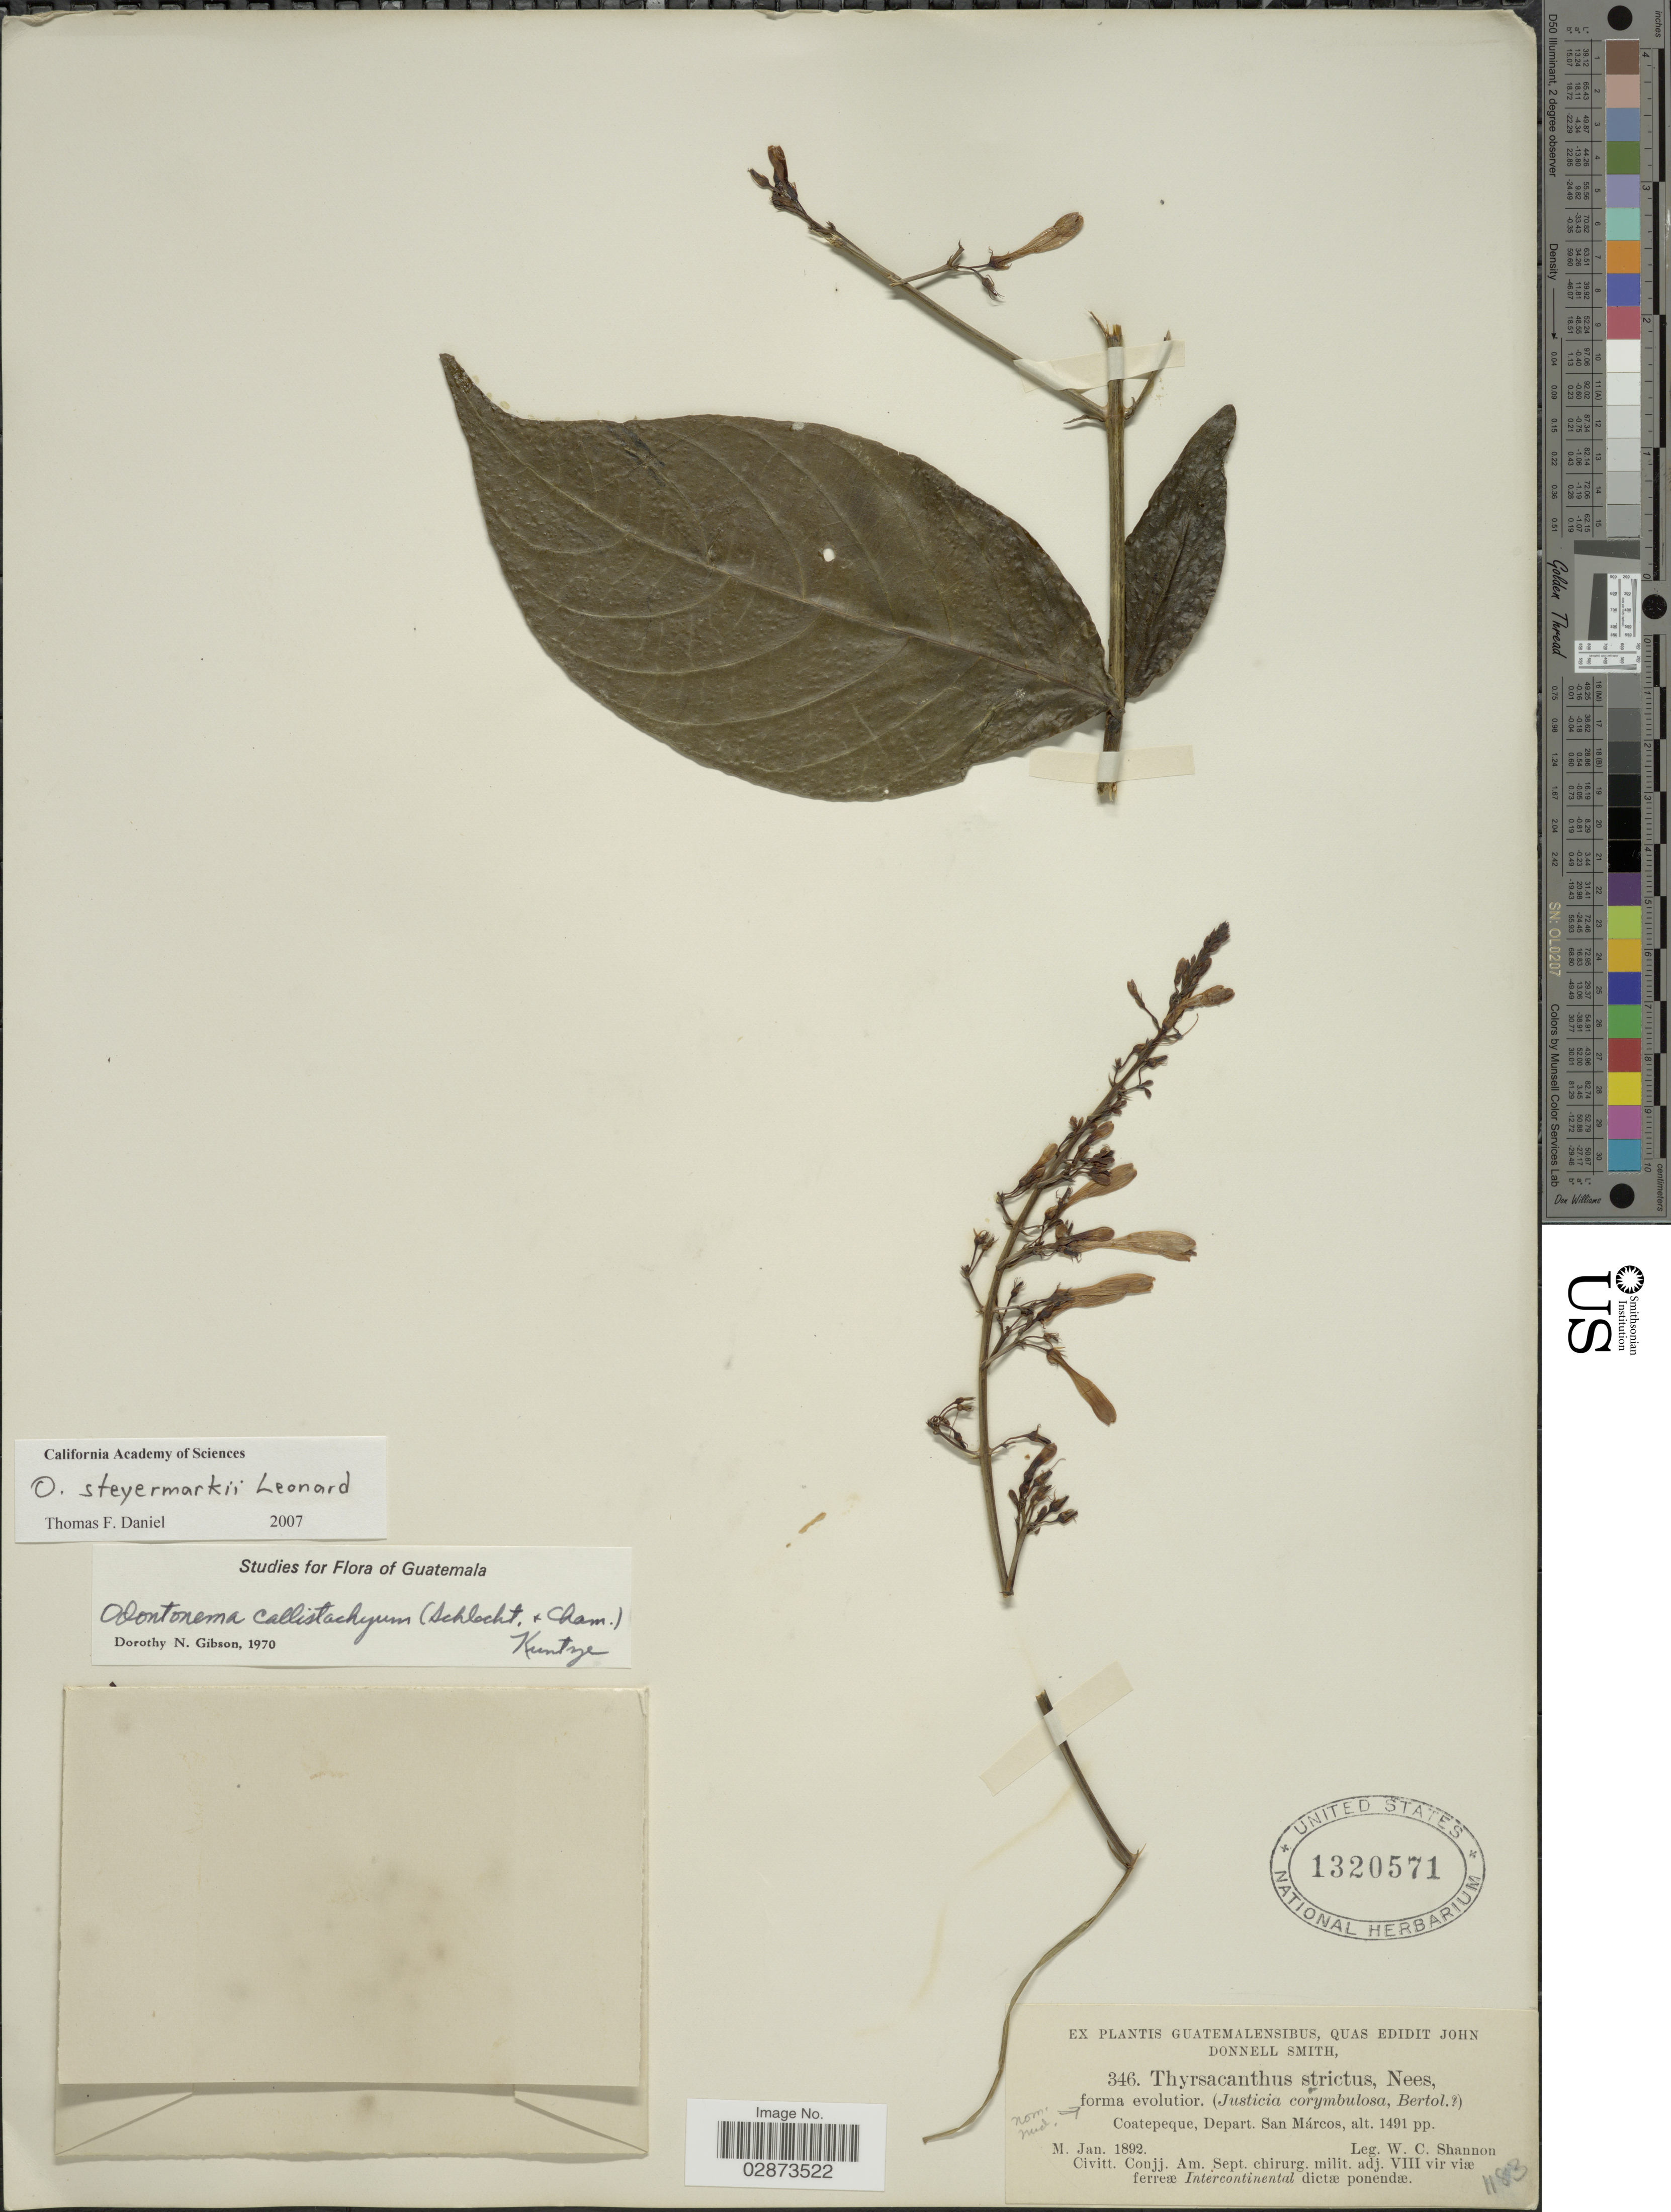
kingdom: Plantae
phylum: Tracheophyta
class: Magnoliopsida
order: Lamiales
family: Acanthaceae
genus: Odontonema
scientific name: Odontonema steyermarkii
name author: Leonard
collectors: W. C. Shannon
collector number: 346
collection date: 1892-01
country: Guatemala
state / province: San Marcos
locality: Coatepeque, Depart. San Márcos.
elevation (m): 454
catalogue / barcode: US 1320571